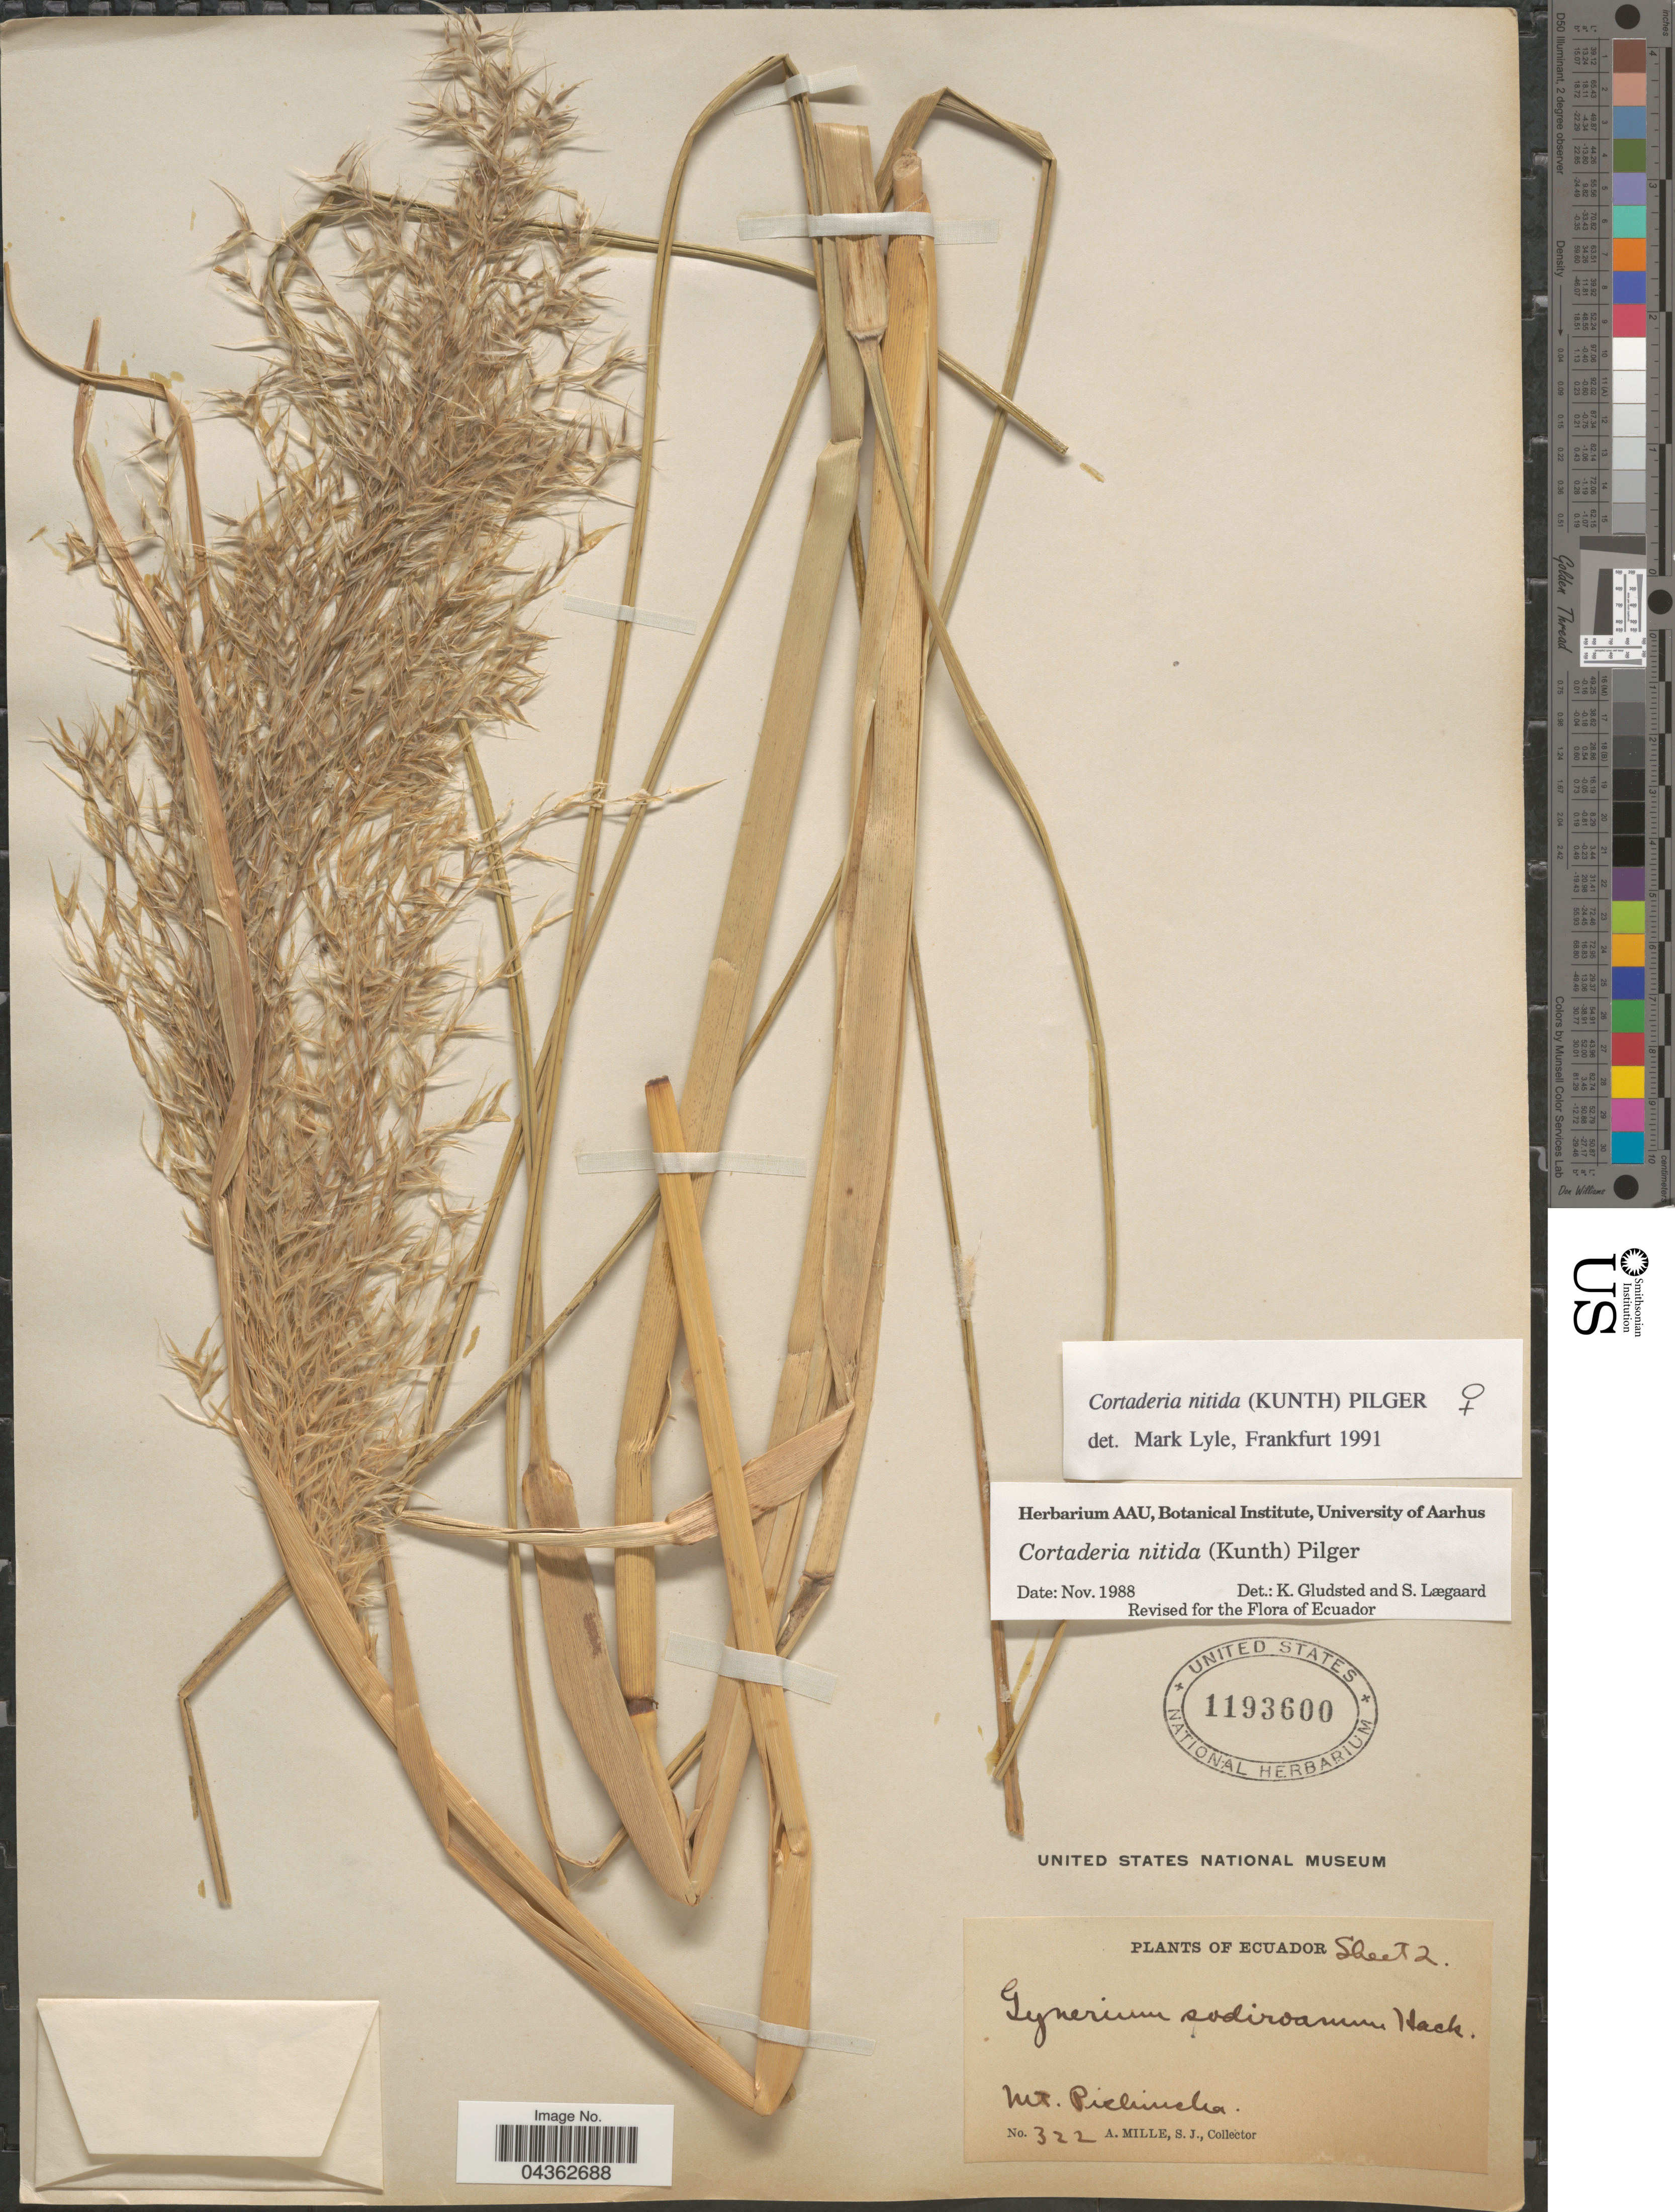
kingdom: Plantae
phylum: Tracheophyta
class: Liliopsida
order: Poales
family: Poaceae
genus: Cortaderia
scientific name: Cortaderia nitida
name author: (Kunth) Pilg.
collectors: A. Mille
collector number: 322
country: Ecuador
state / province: Pichincha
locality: Mt. Pichincha.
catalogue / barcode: US 1193600